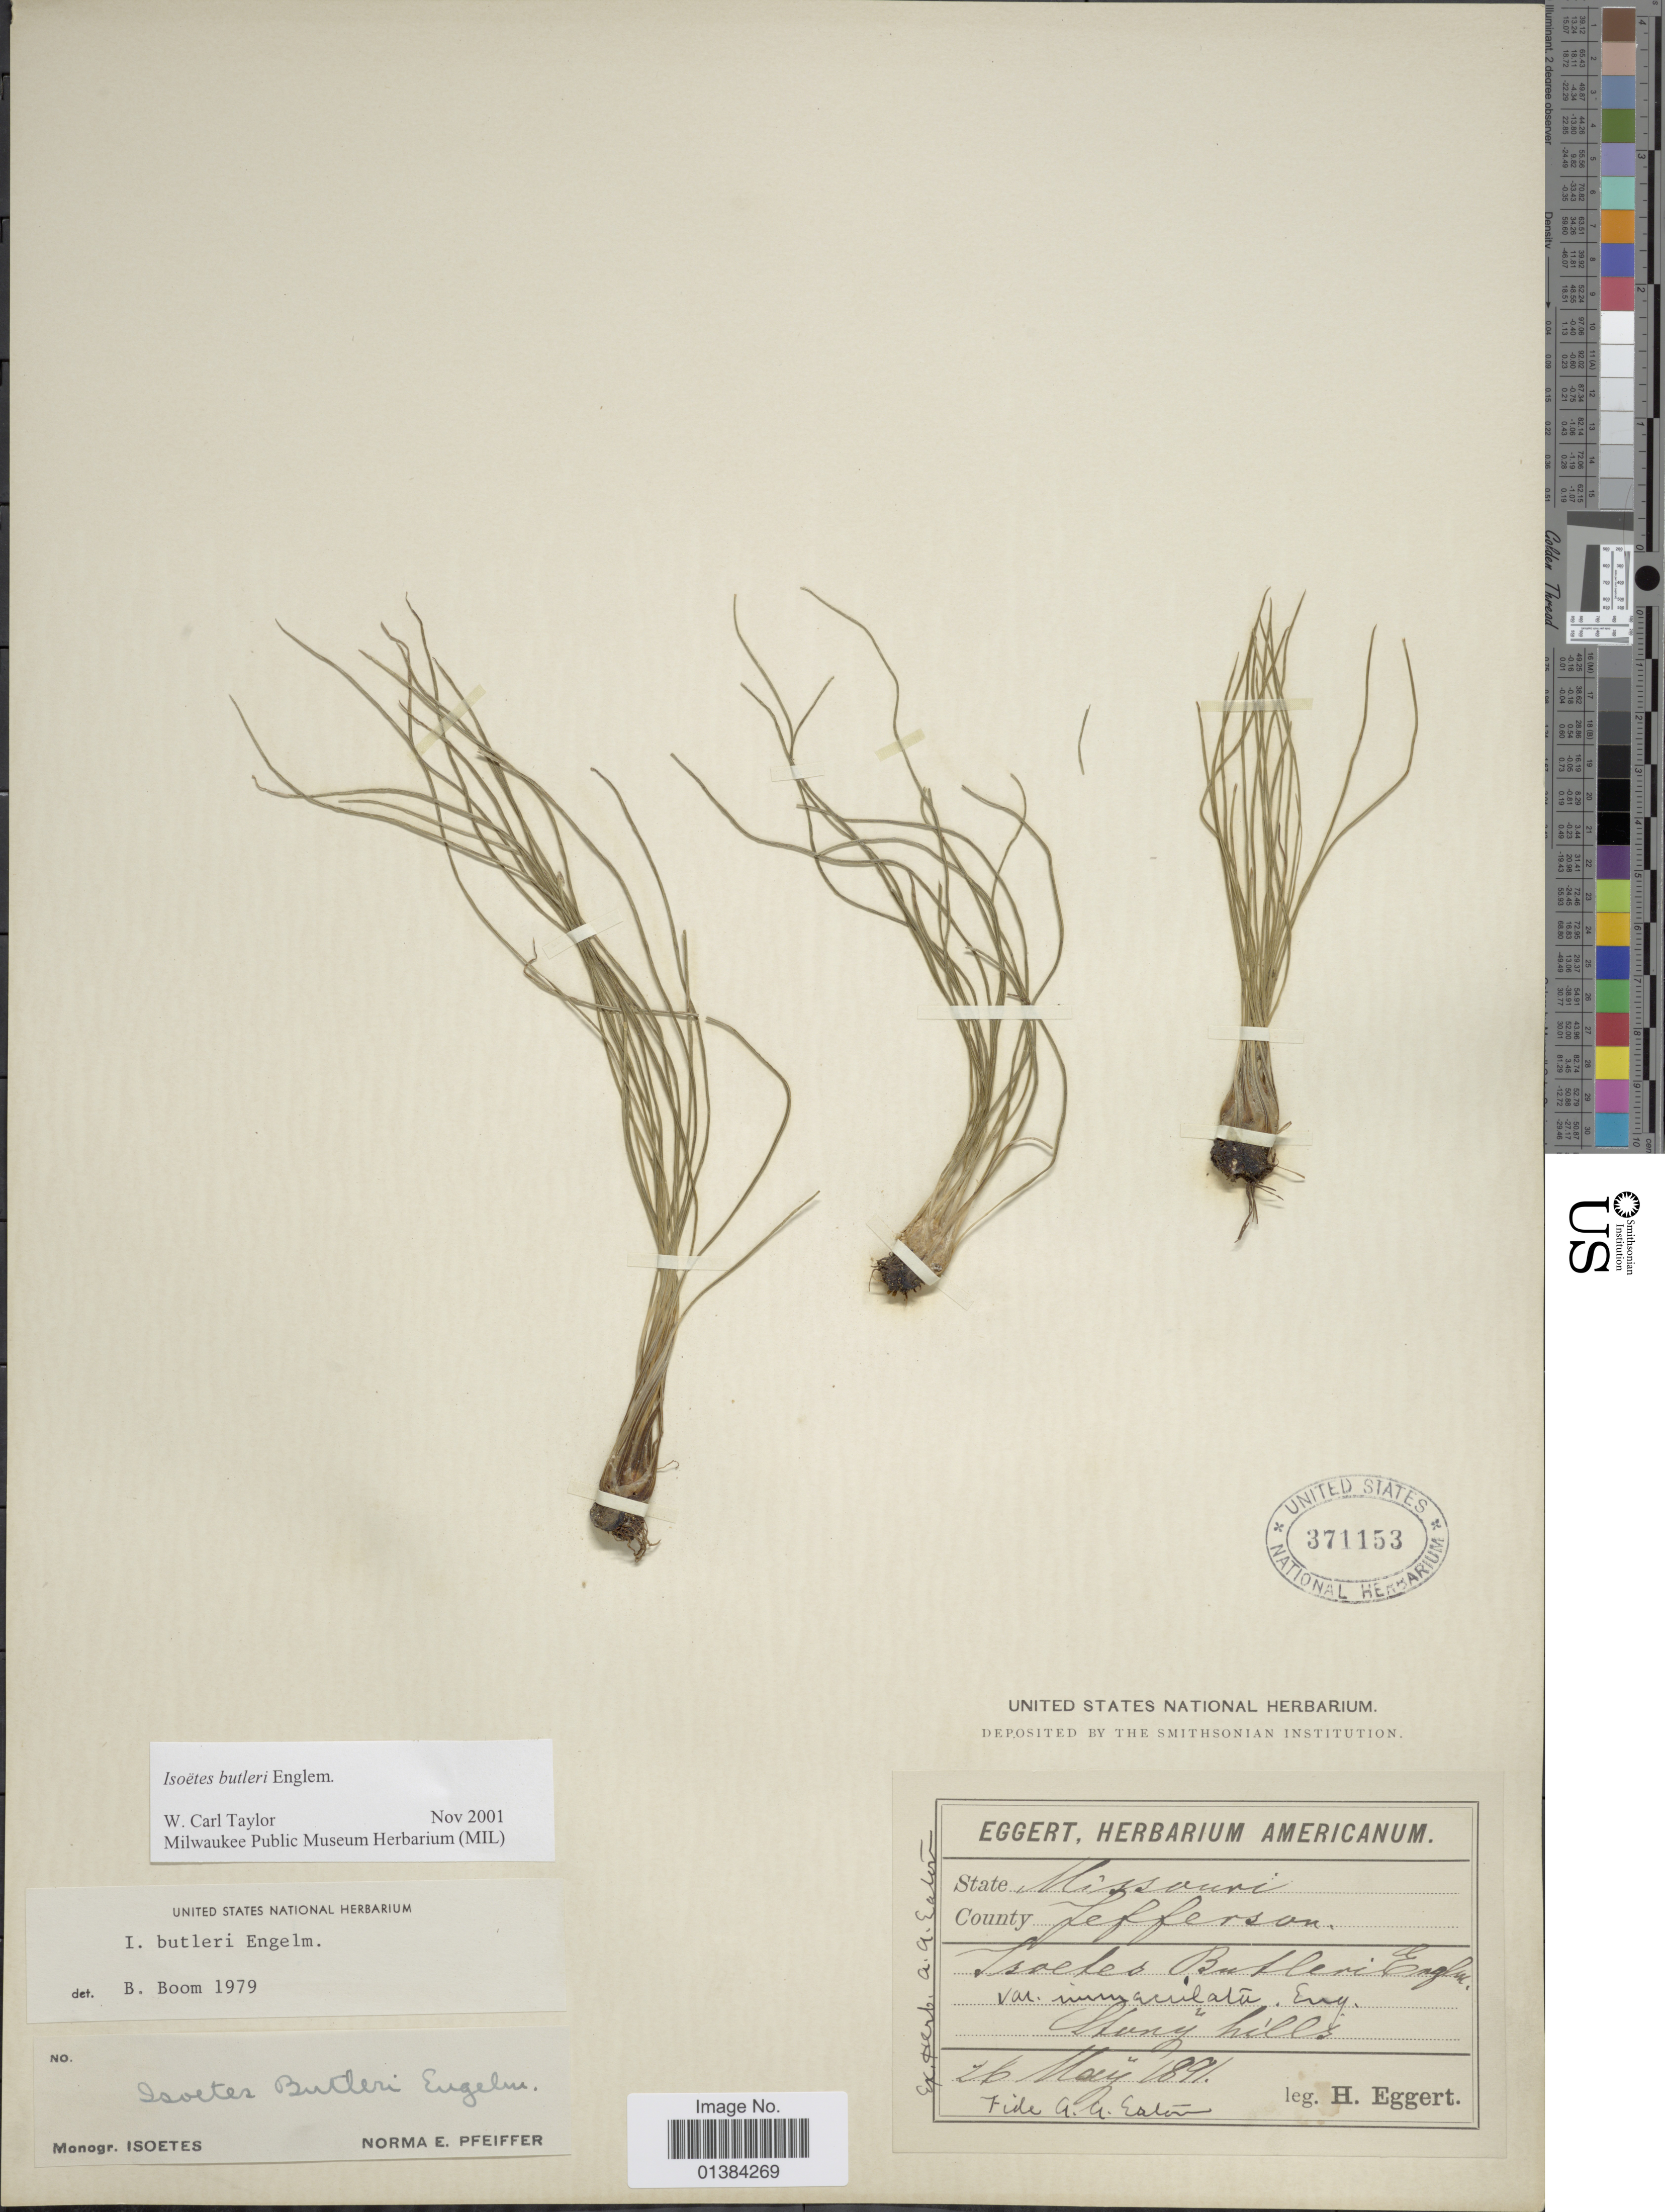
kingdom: Plantae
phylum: Tracheophyta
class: Lycopodiopsida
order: Isoetales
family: Isoetaceae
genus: Isoetes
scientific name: Isoetes butleri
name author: Engelm.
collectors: H. Eggert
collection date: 1891-05-26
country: United States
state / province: Missouri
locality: County Jefferson.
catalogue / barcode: US 371153